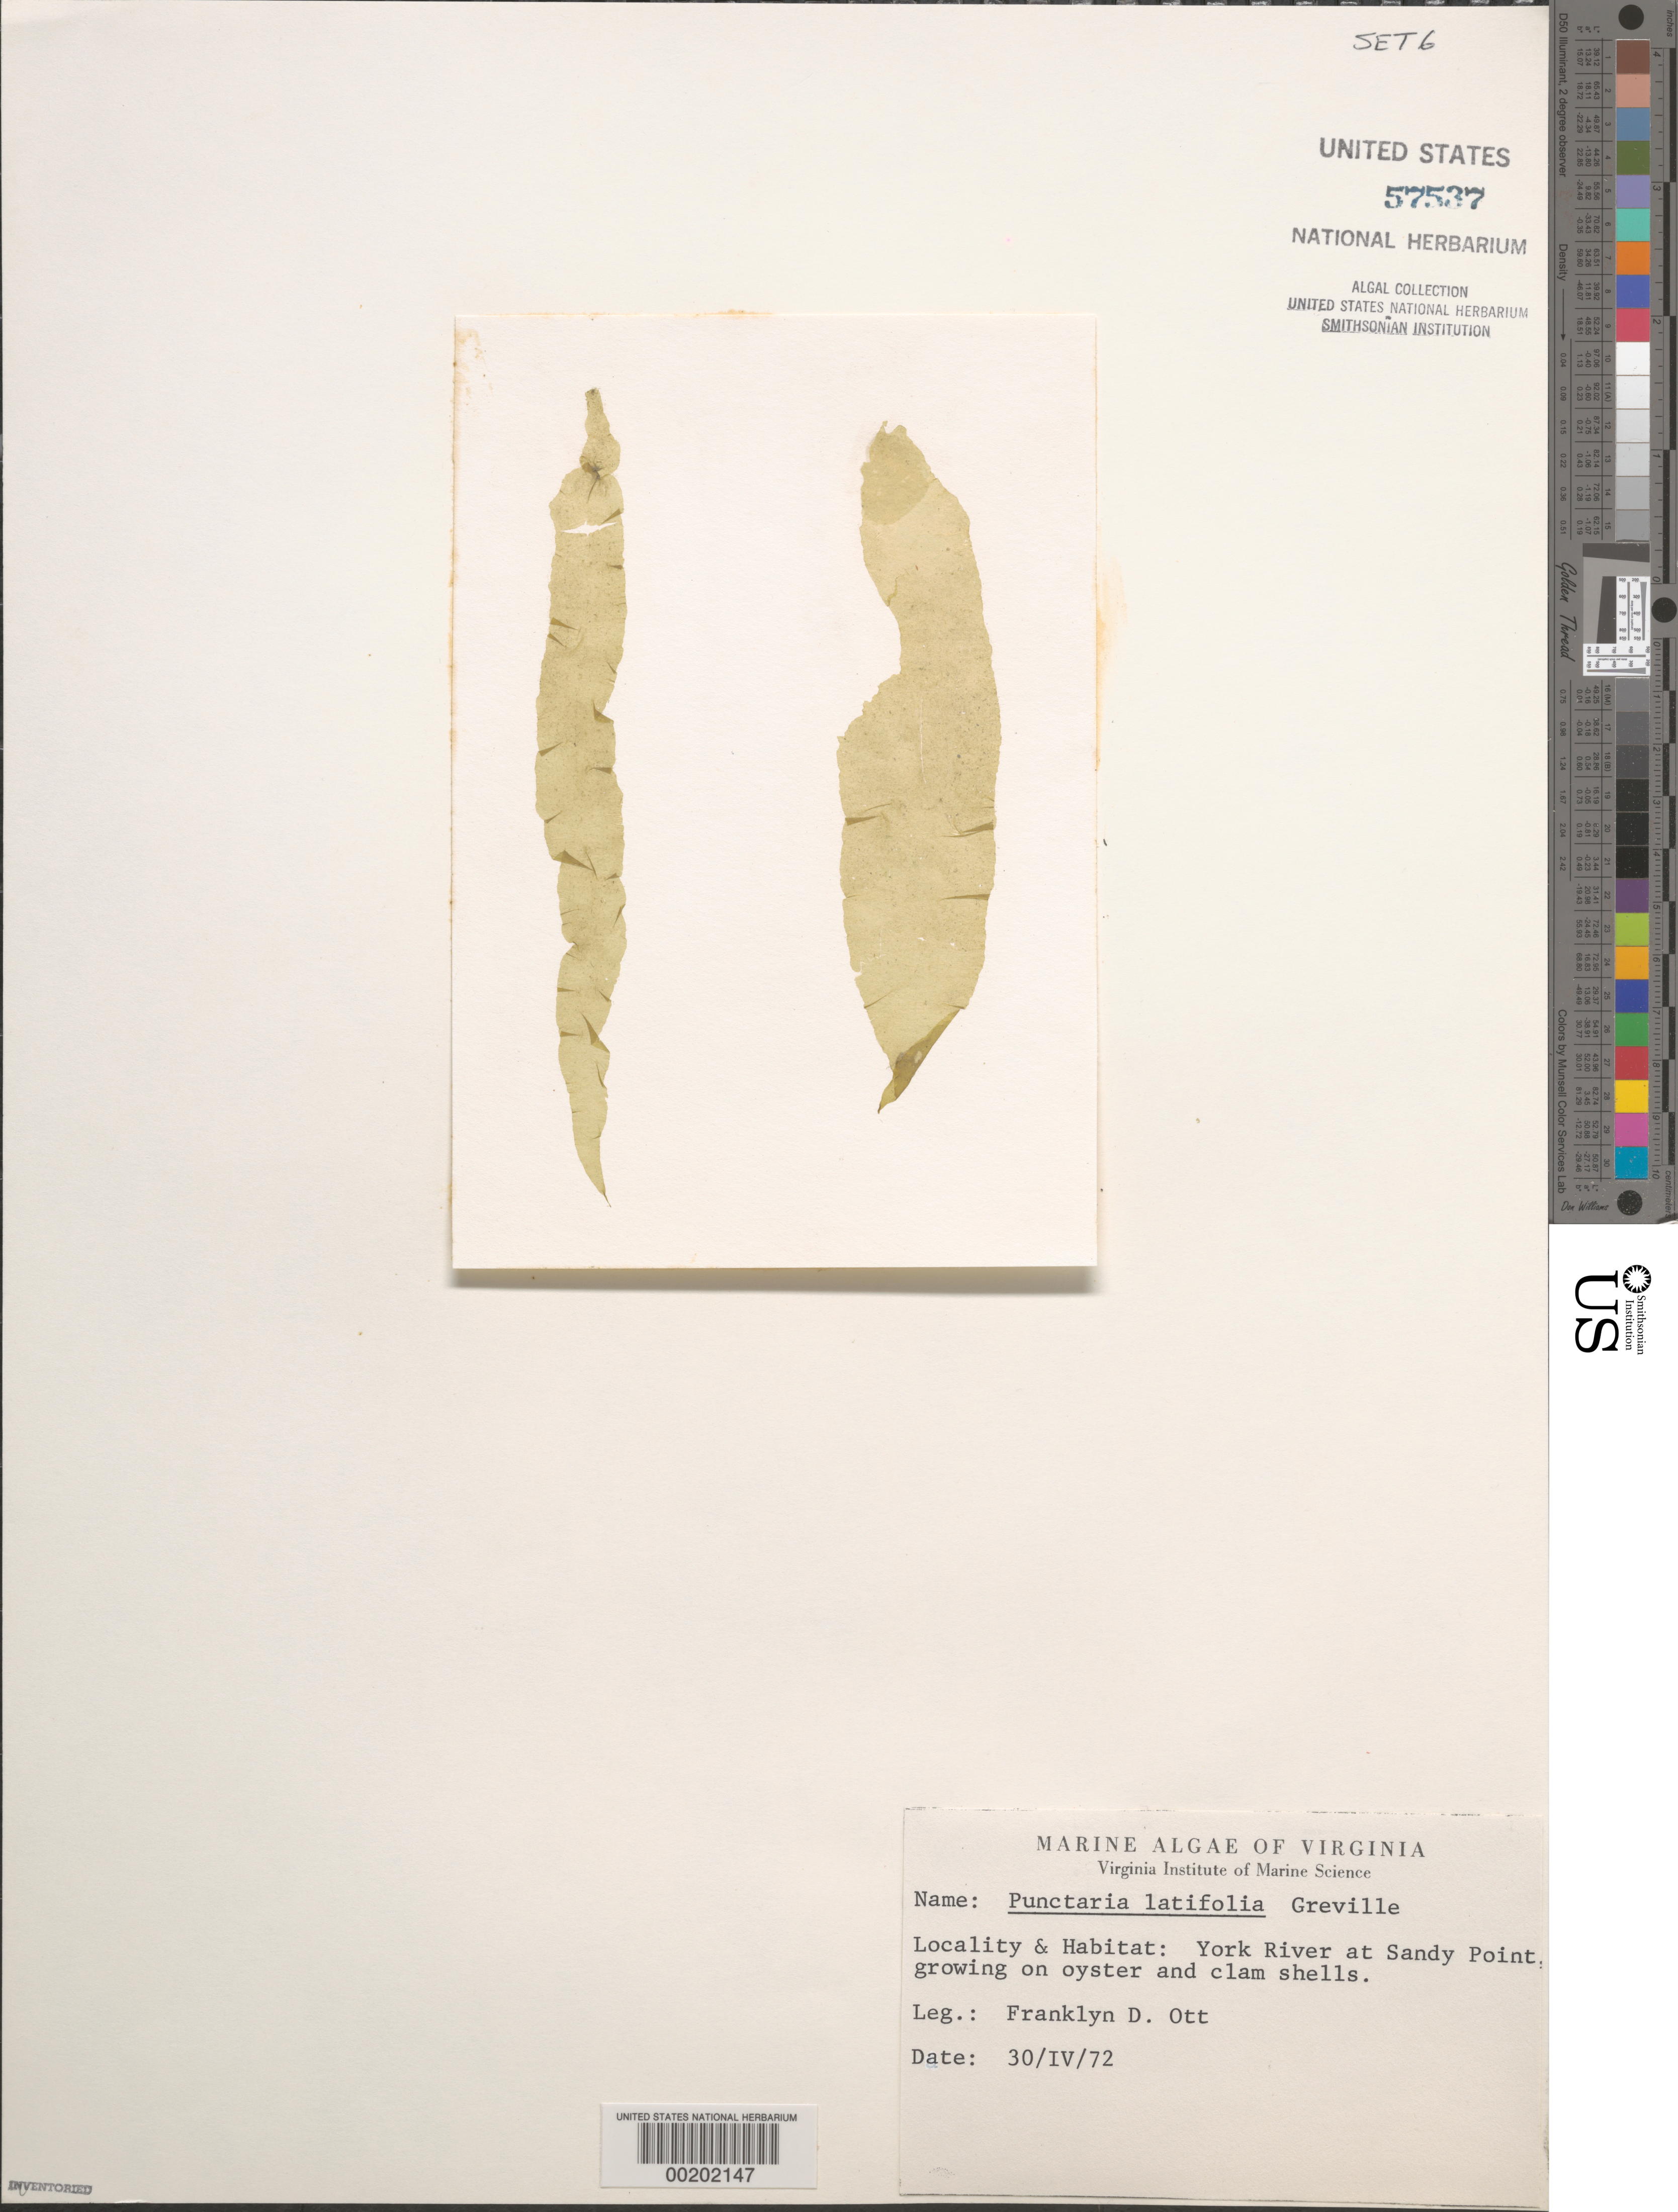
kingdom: Chromista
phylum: Ochrophyta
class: Phaeophyceae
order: Dictyosiphonales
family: Punctariaceae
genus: Punctaria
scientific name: Punctaria latifolia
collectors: F. Ott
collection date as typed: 30 Apr 1972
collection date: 1972-04-30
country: United States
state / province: Virginia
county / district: Gloucester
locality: Sandy Point, York River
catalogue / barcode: US 57537